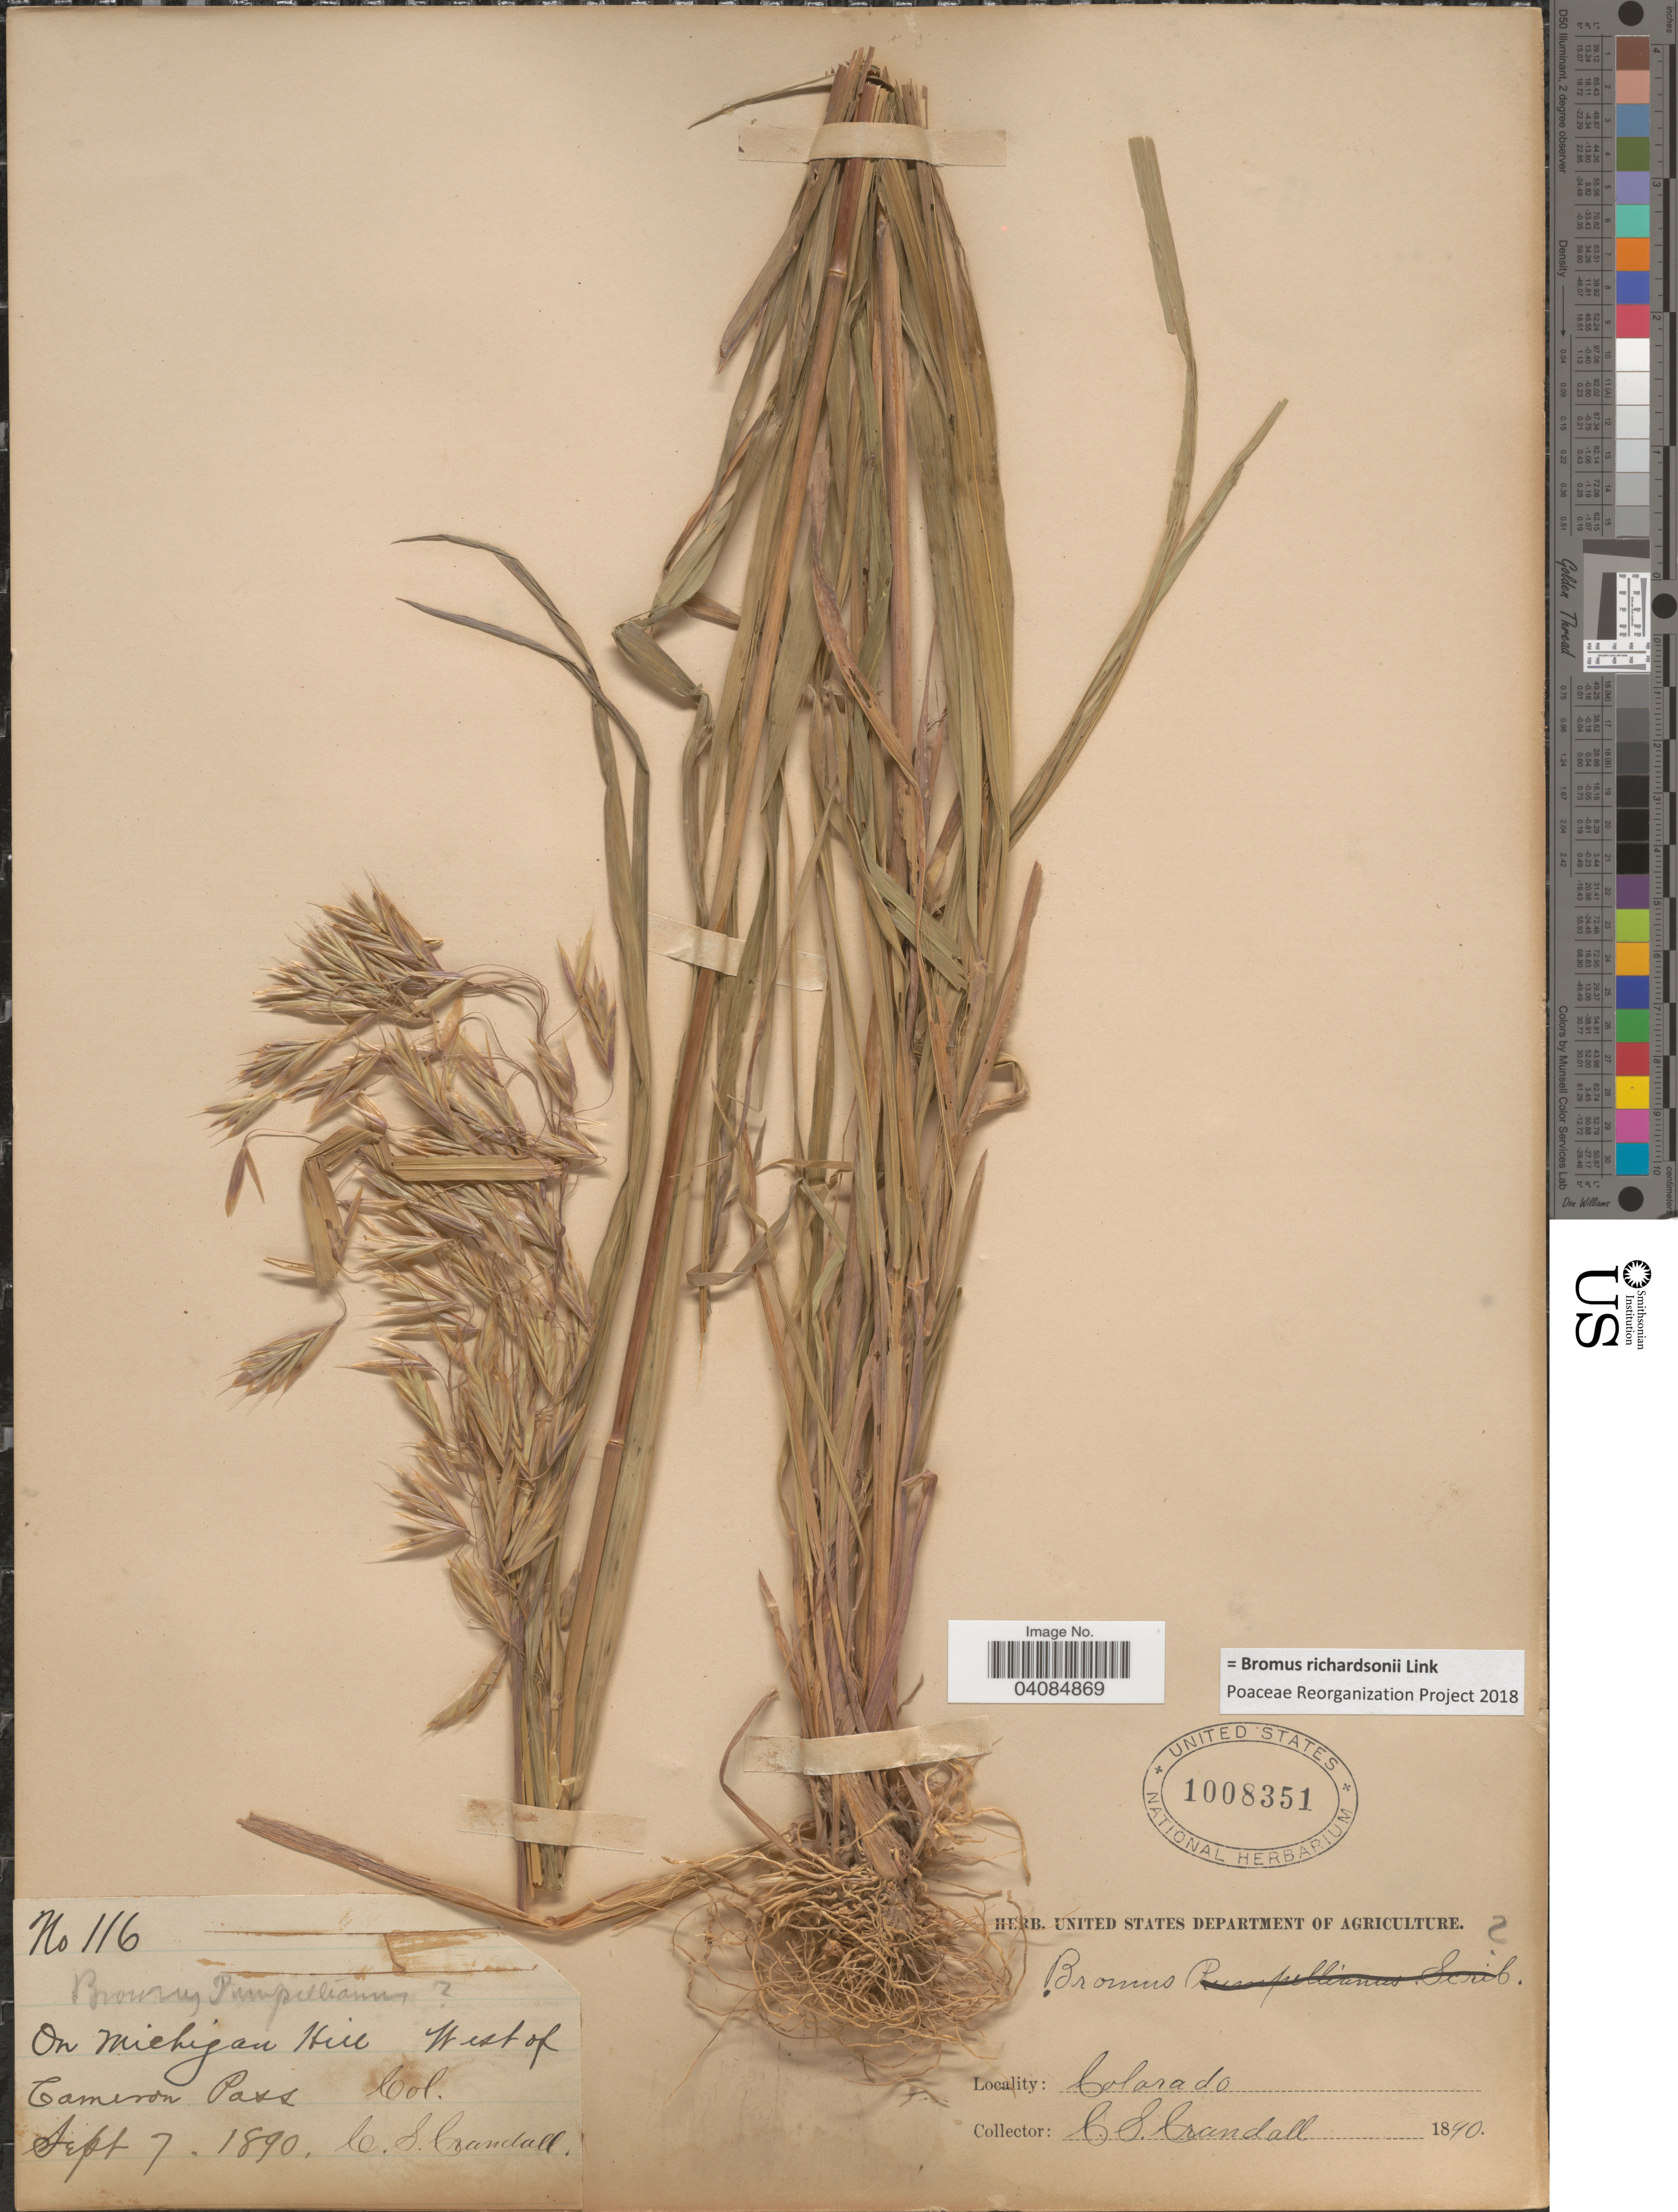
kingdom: Plantae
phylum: Tracheophyta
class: Liliopsida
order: Poales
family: Poaceae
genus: Bromus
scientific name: Bromus racemosus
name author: L.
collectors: C. Crandall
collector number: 116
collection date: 1890-09-07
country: United States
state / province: Colorado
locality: On Michigan Hill. West of Cameron Pass.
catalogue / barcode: US 1008351